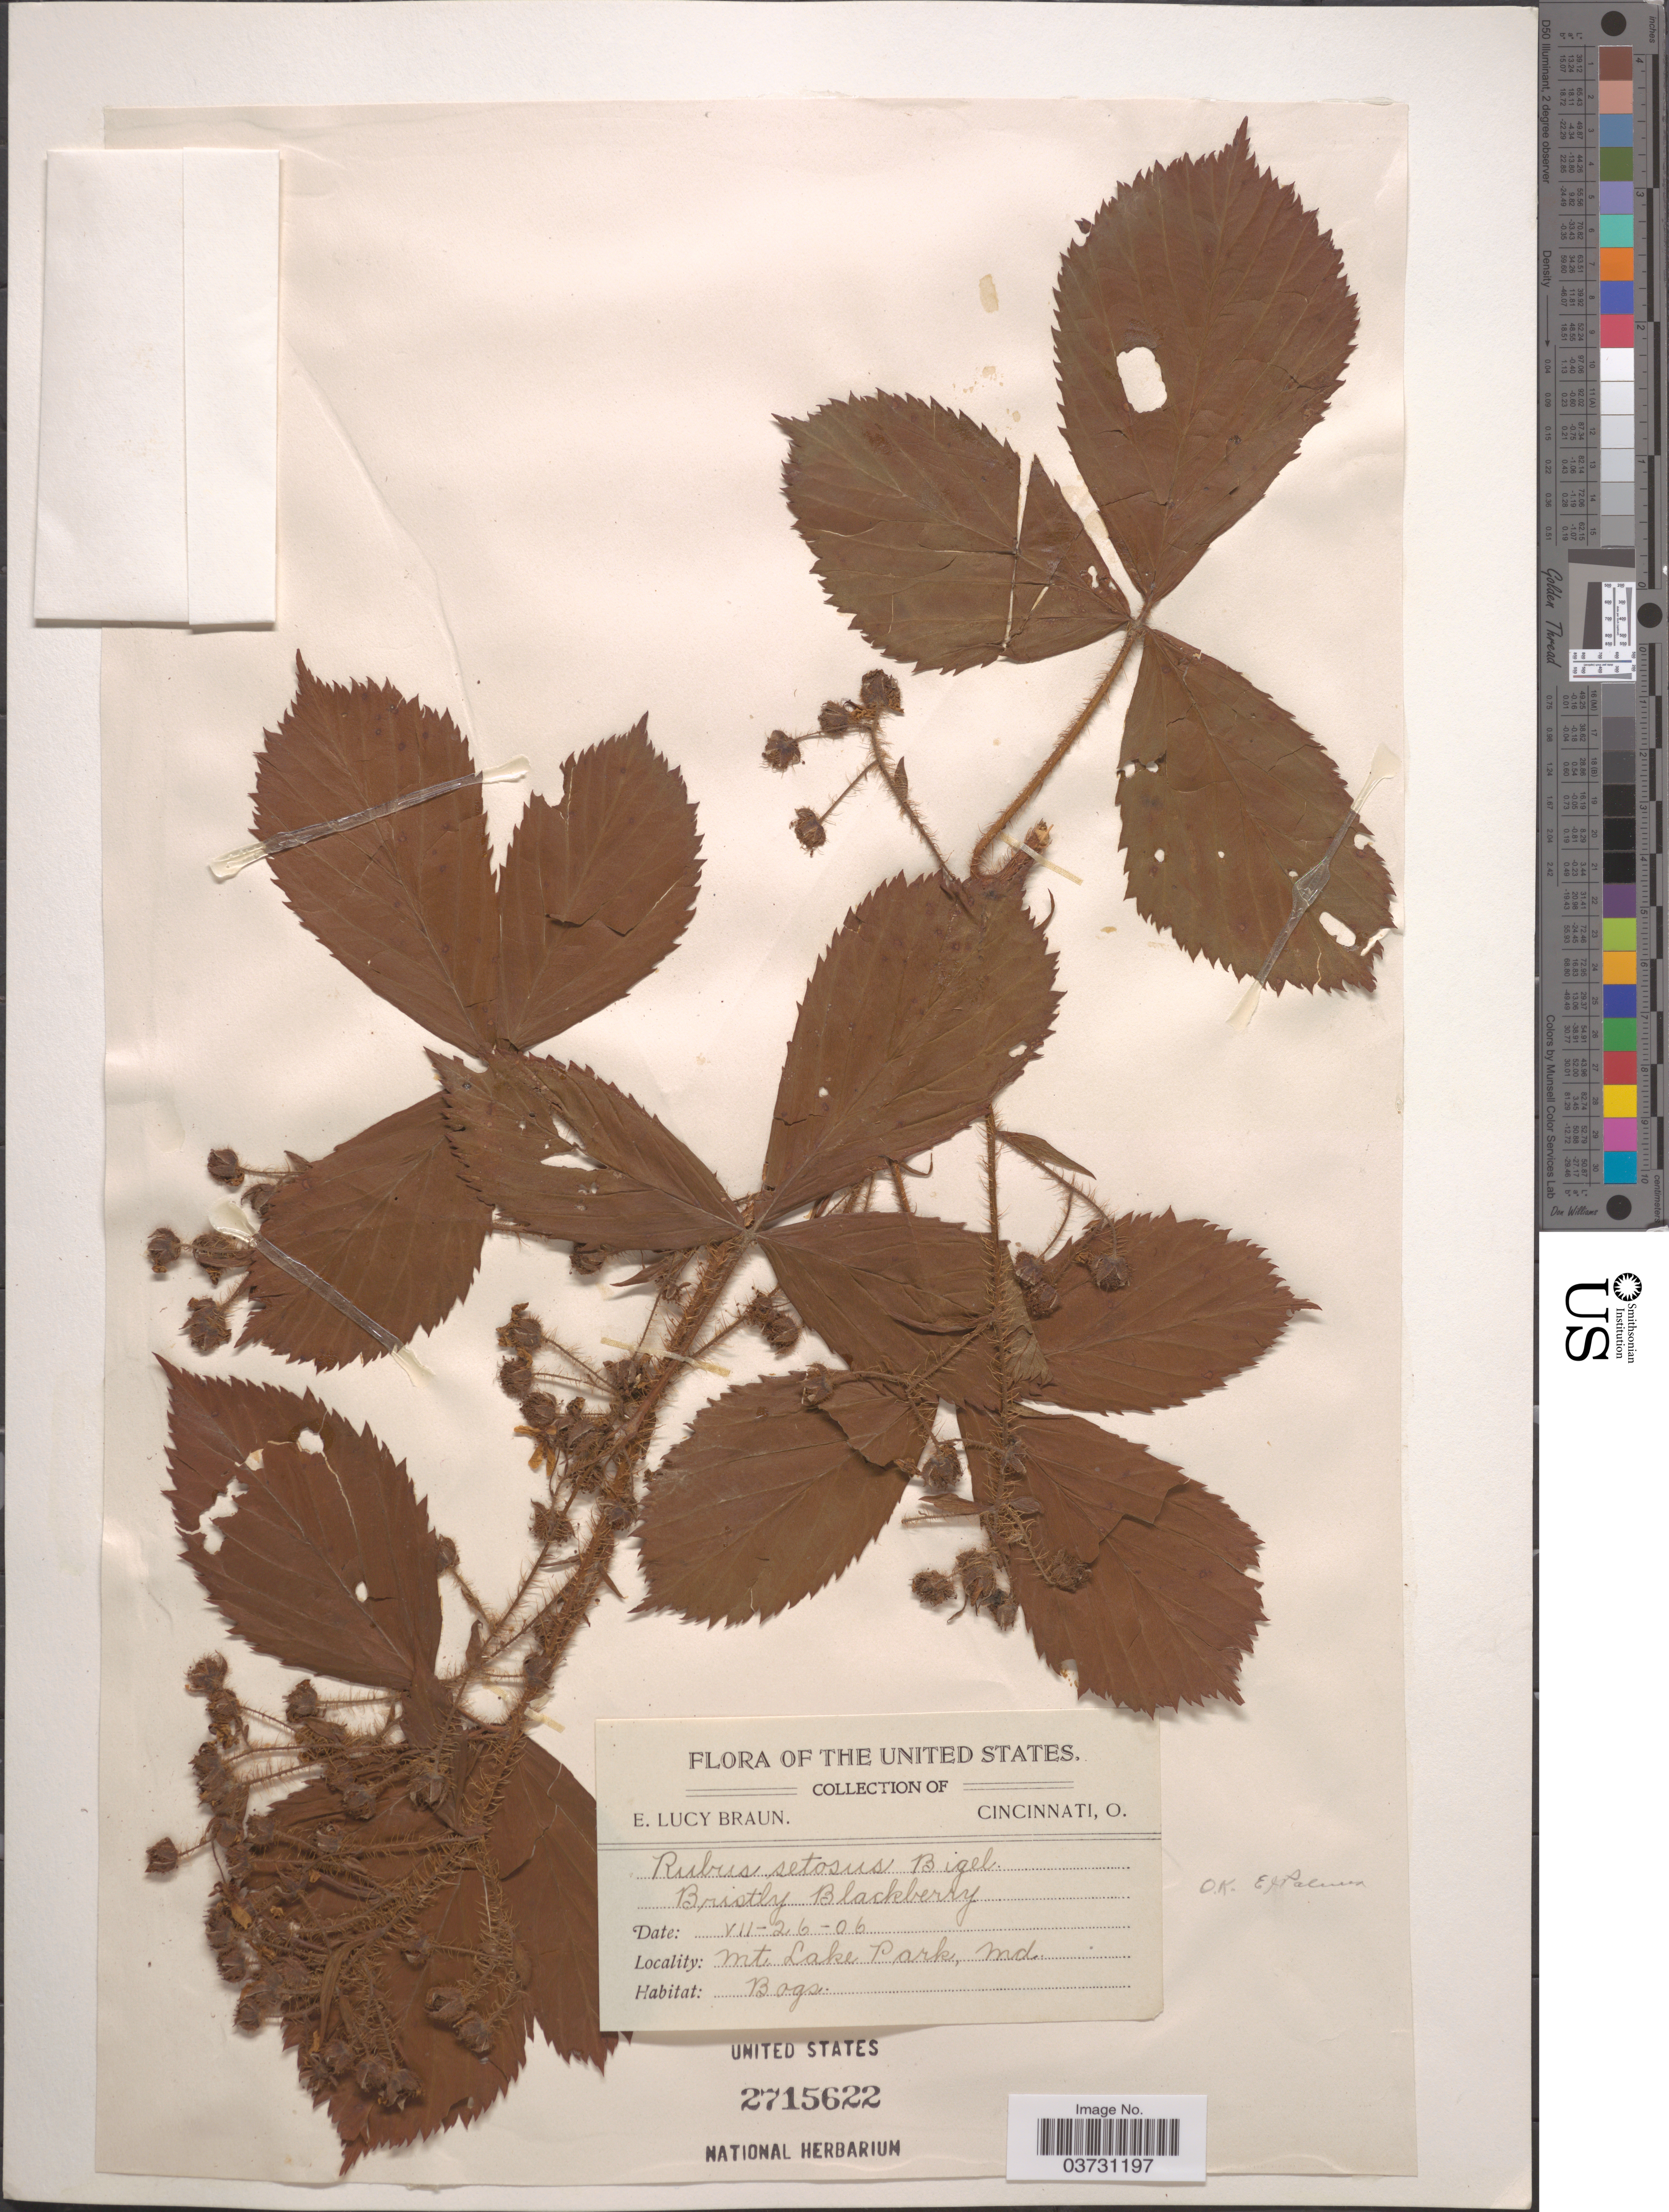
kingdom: Plantae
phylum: Tracheophyta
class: Magnoliopsida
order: Rosales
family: Rosaceae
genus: Rubus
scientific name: Rubus setosus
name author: Bigelow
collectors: E. L. Braun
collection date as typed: Transcribed d/m/y: 26/7/6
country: United States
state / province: Maryland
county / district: Garrett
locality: Mt. Lake Park.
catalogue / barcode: US 2715622